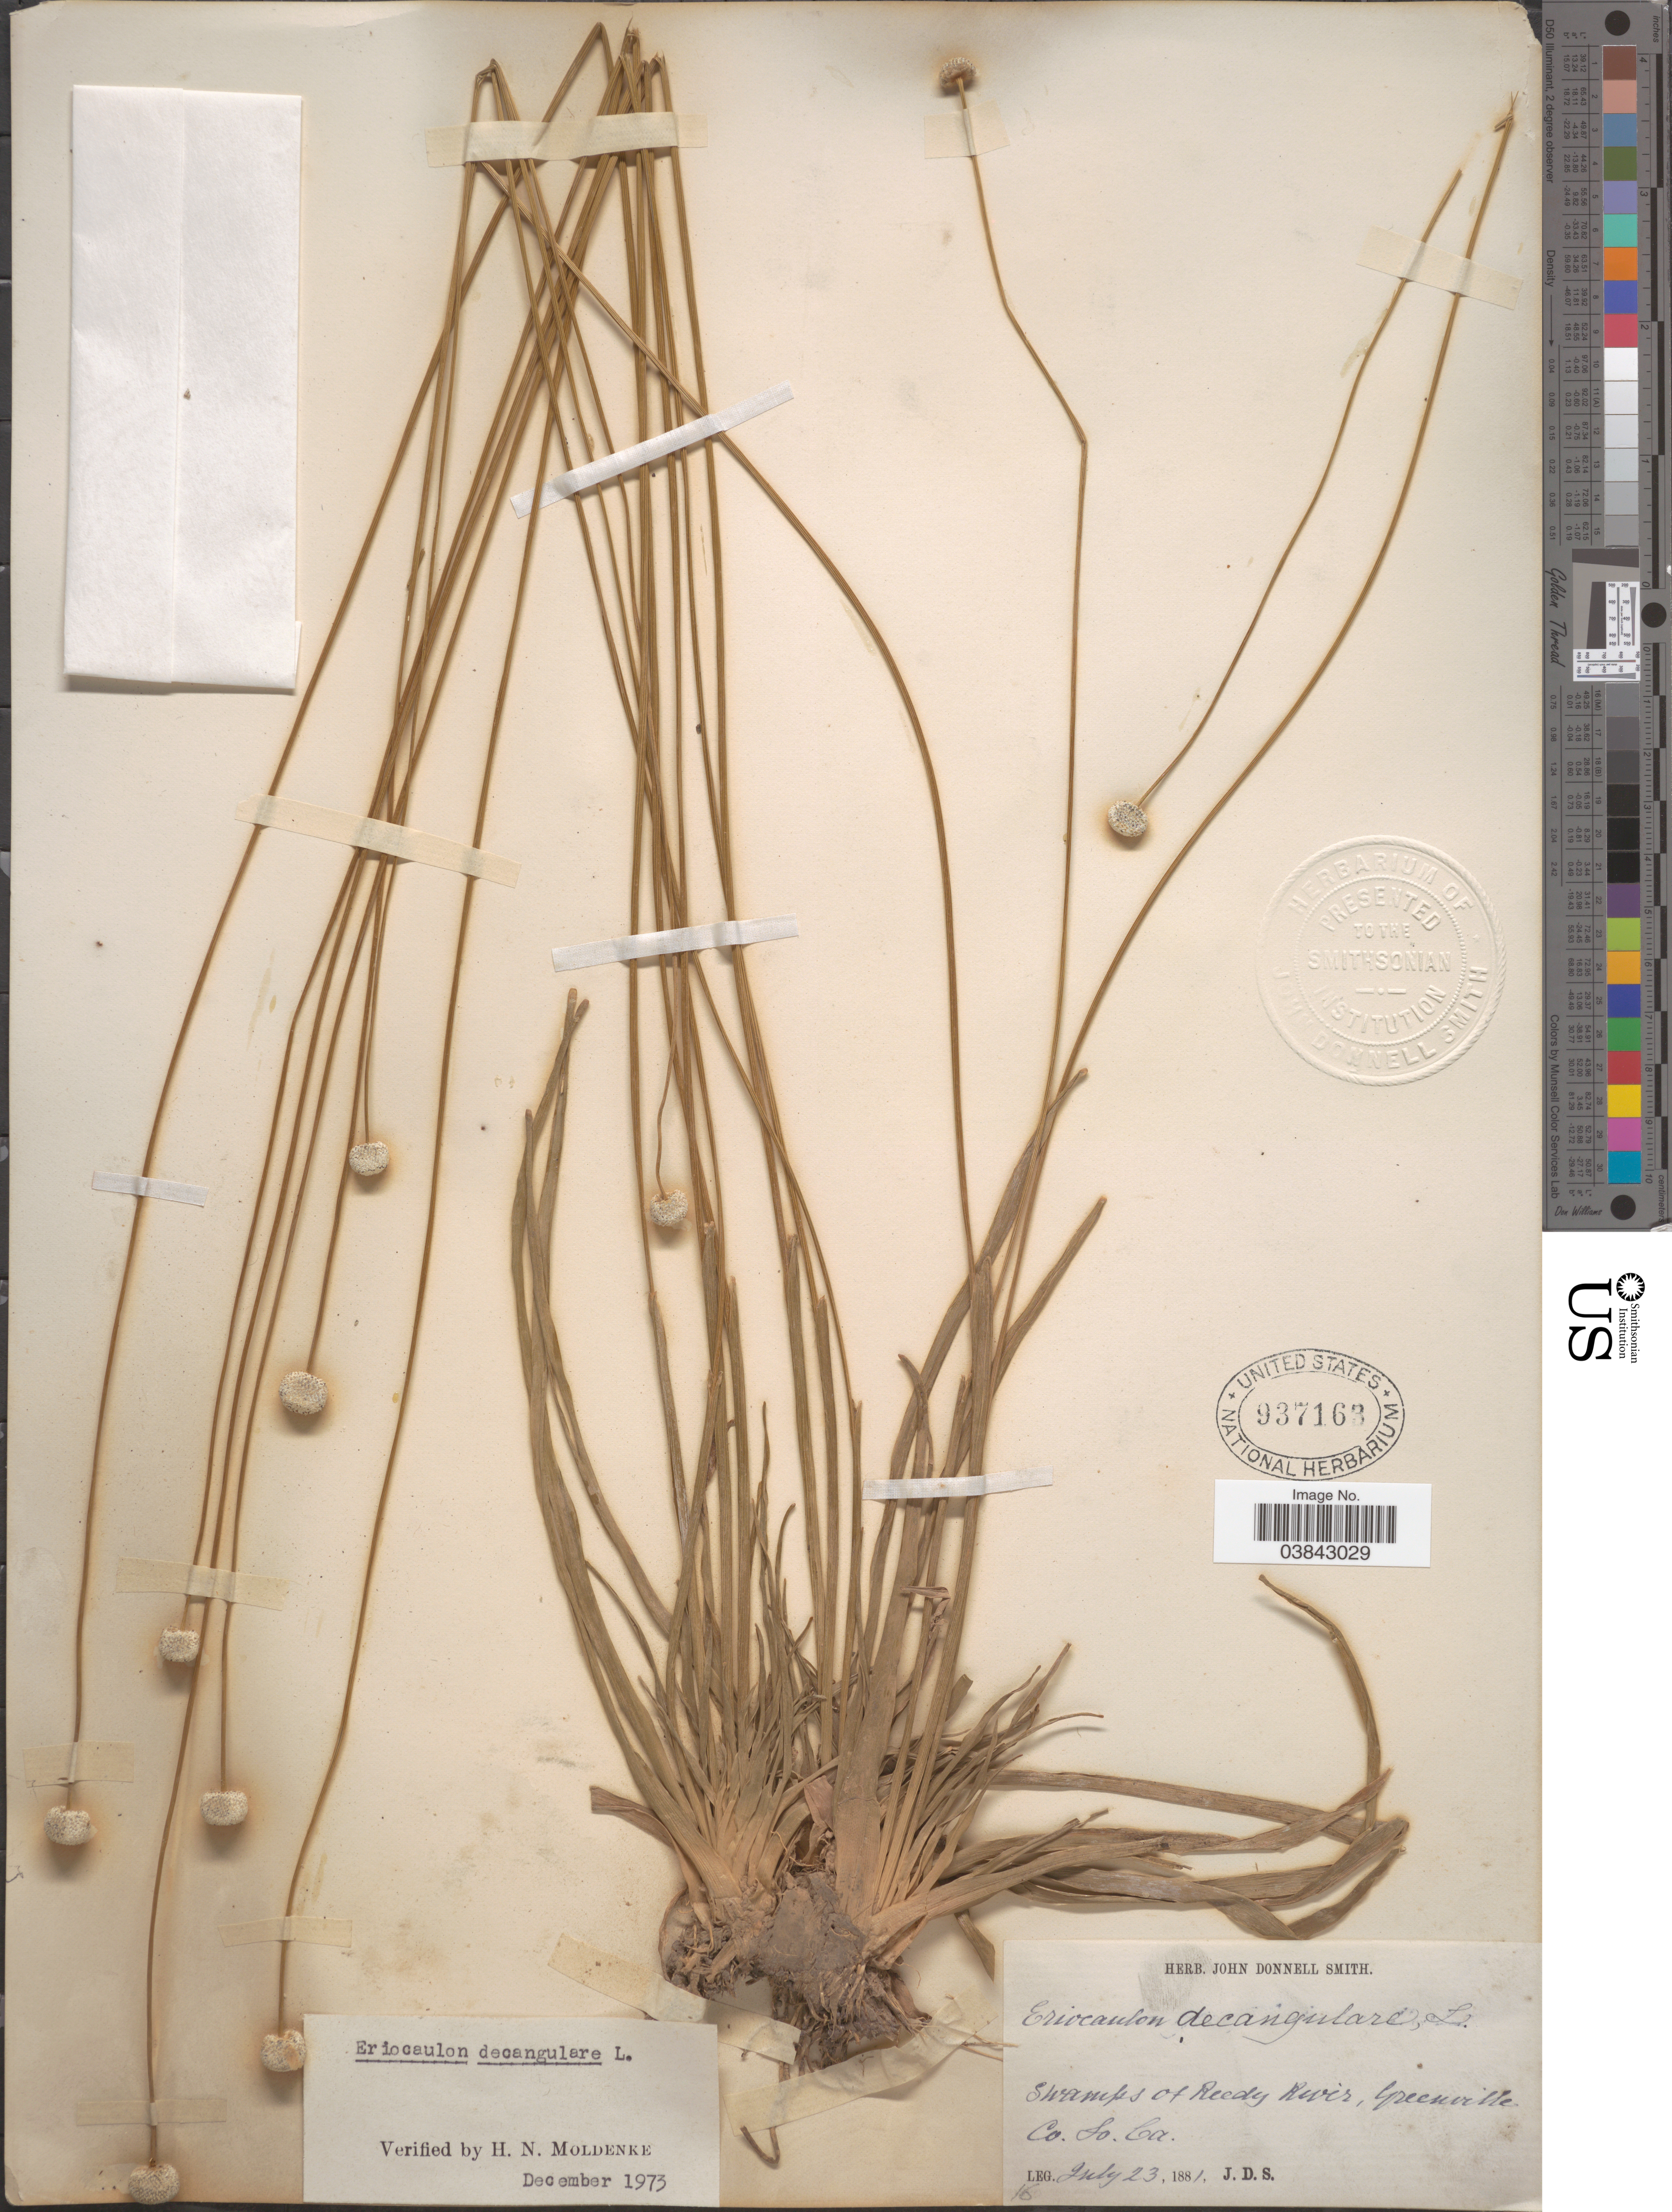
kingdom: Plantae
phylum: Tracheophyta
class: Liliopsida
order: Poales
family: Eriocaulaceae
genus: Eriocaulon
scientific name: Eriocaulon decangulare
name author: L.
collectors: J. Donnell Smith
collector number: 16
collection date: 1881-07-23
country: United States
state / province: South Carolina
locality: Swamps of Reedy River, Greenville Co.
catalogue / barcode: US 937163